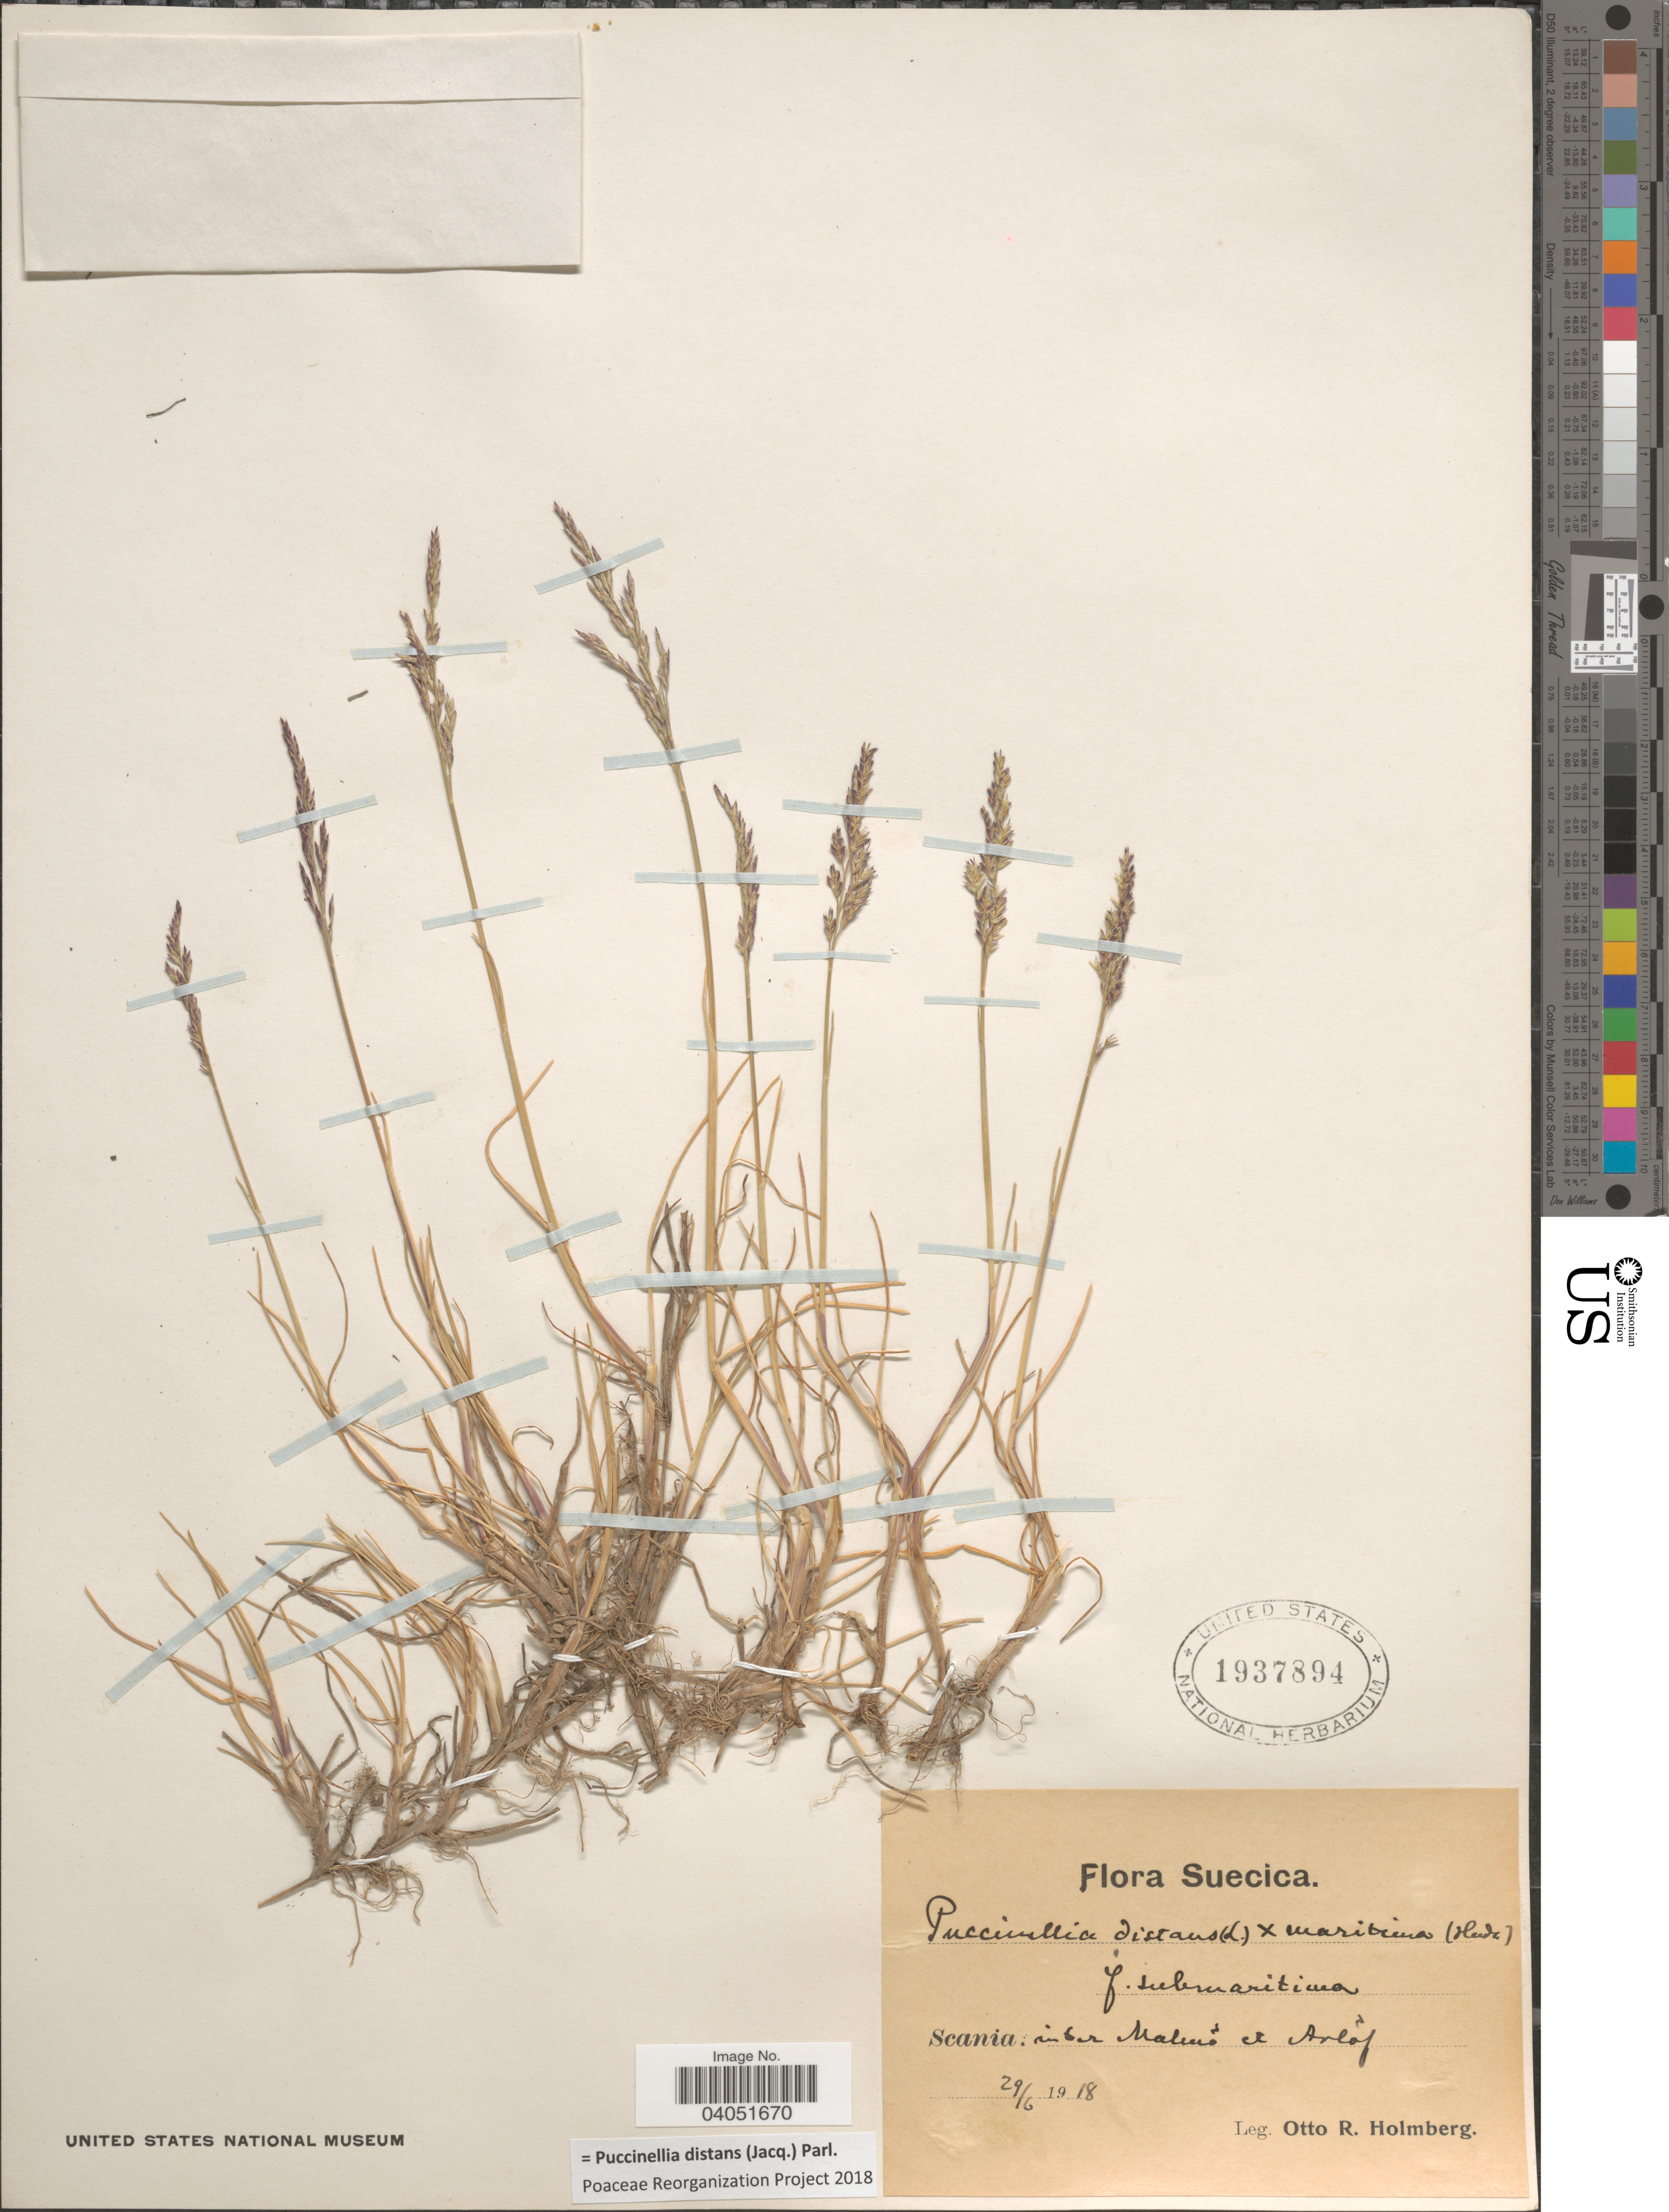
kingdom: Plantae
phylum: Tracheophyta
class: Liliopsida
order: Poales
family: Poaceae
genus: Puccinellia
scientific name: Puccinellia distans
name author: (Jacq.) Parl.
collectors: O. Holmberg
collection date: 1918-06-29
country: Sweden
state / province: Skåne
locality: Suecica. Scania: inter Malmõ et Arlõf.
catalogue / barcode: US 1937894